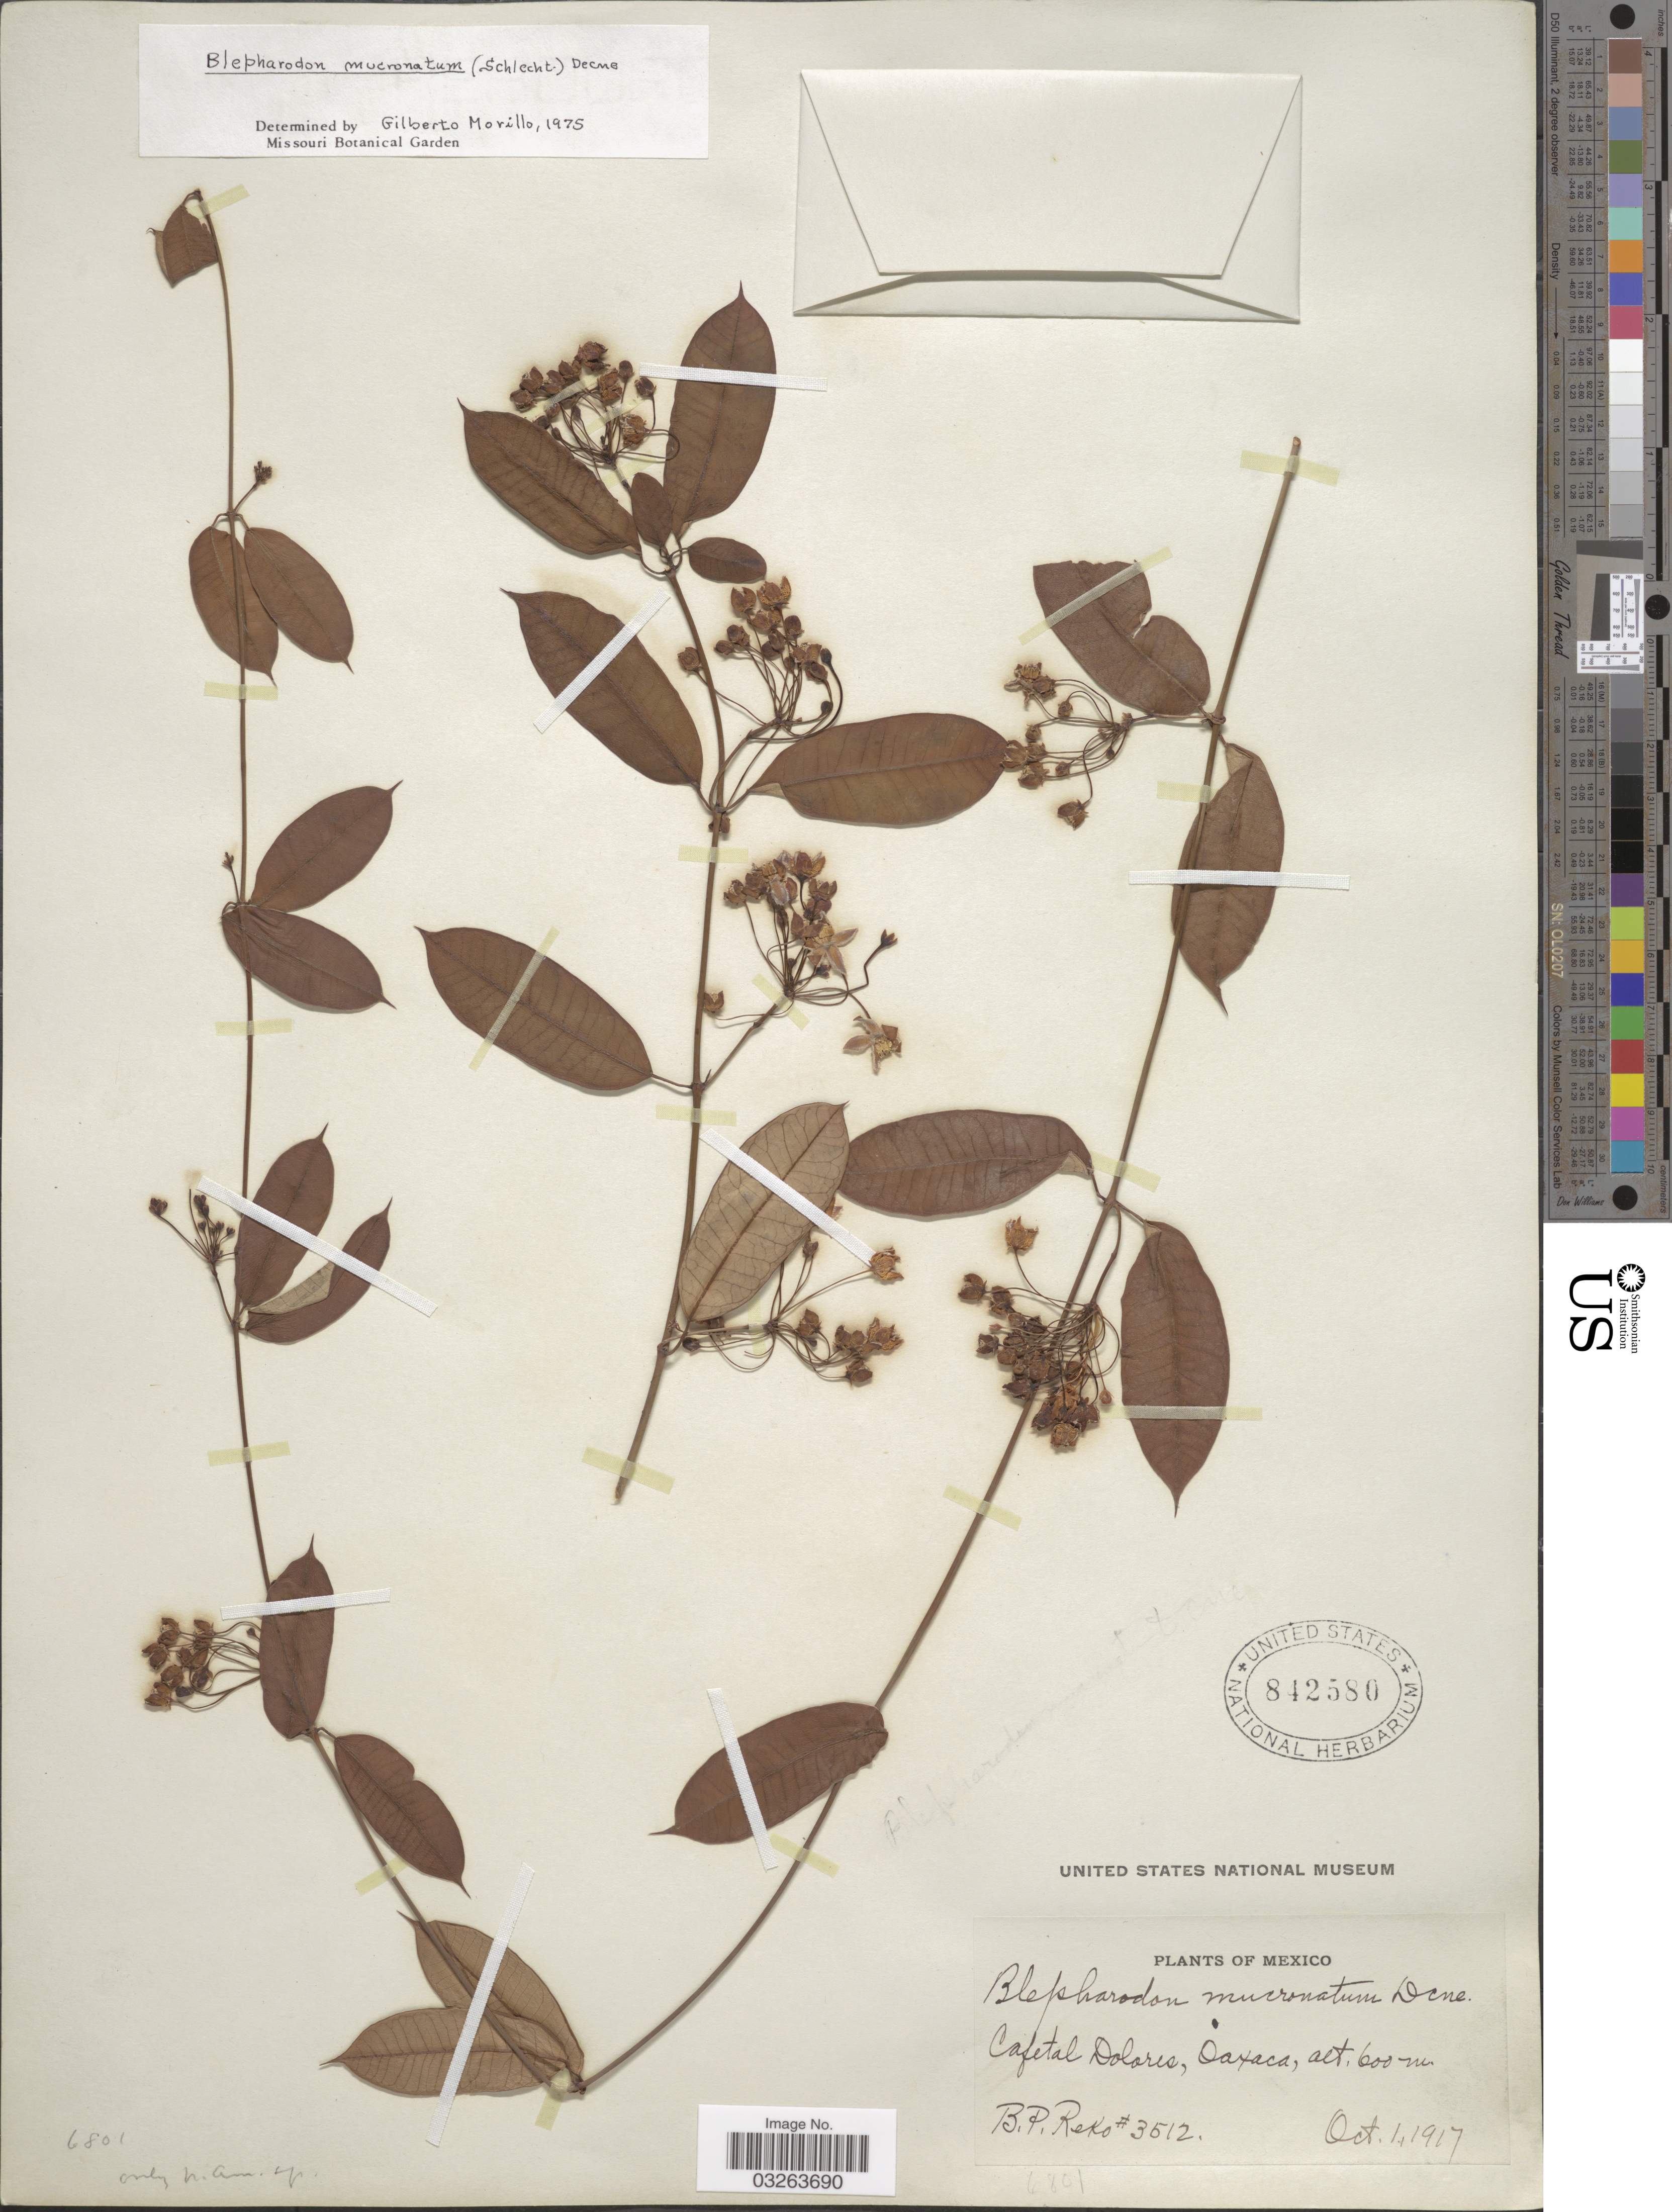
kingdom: Plantae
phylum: Tracheophyta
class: Magnoliopsida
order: Gentianales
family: Apocynaceae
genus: Blepharodon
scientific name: Blepharodon mucronatum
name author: (Schltdl.) Decne.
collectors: B. P. Reko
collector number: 3512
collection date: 1917-10-01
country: Mexico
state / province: Oaxaca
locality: Cafetal Dolores.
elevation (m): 600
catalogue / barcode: US 842580